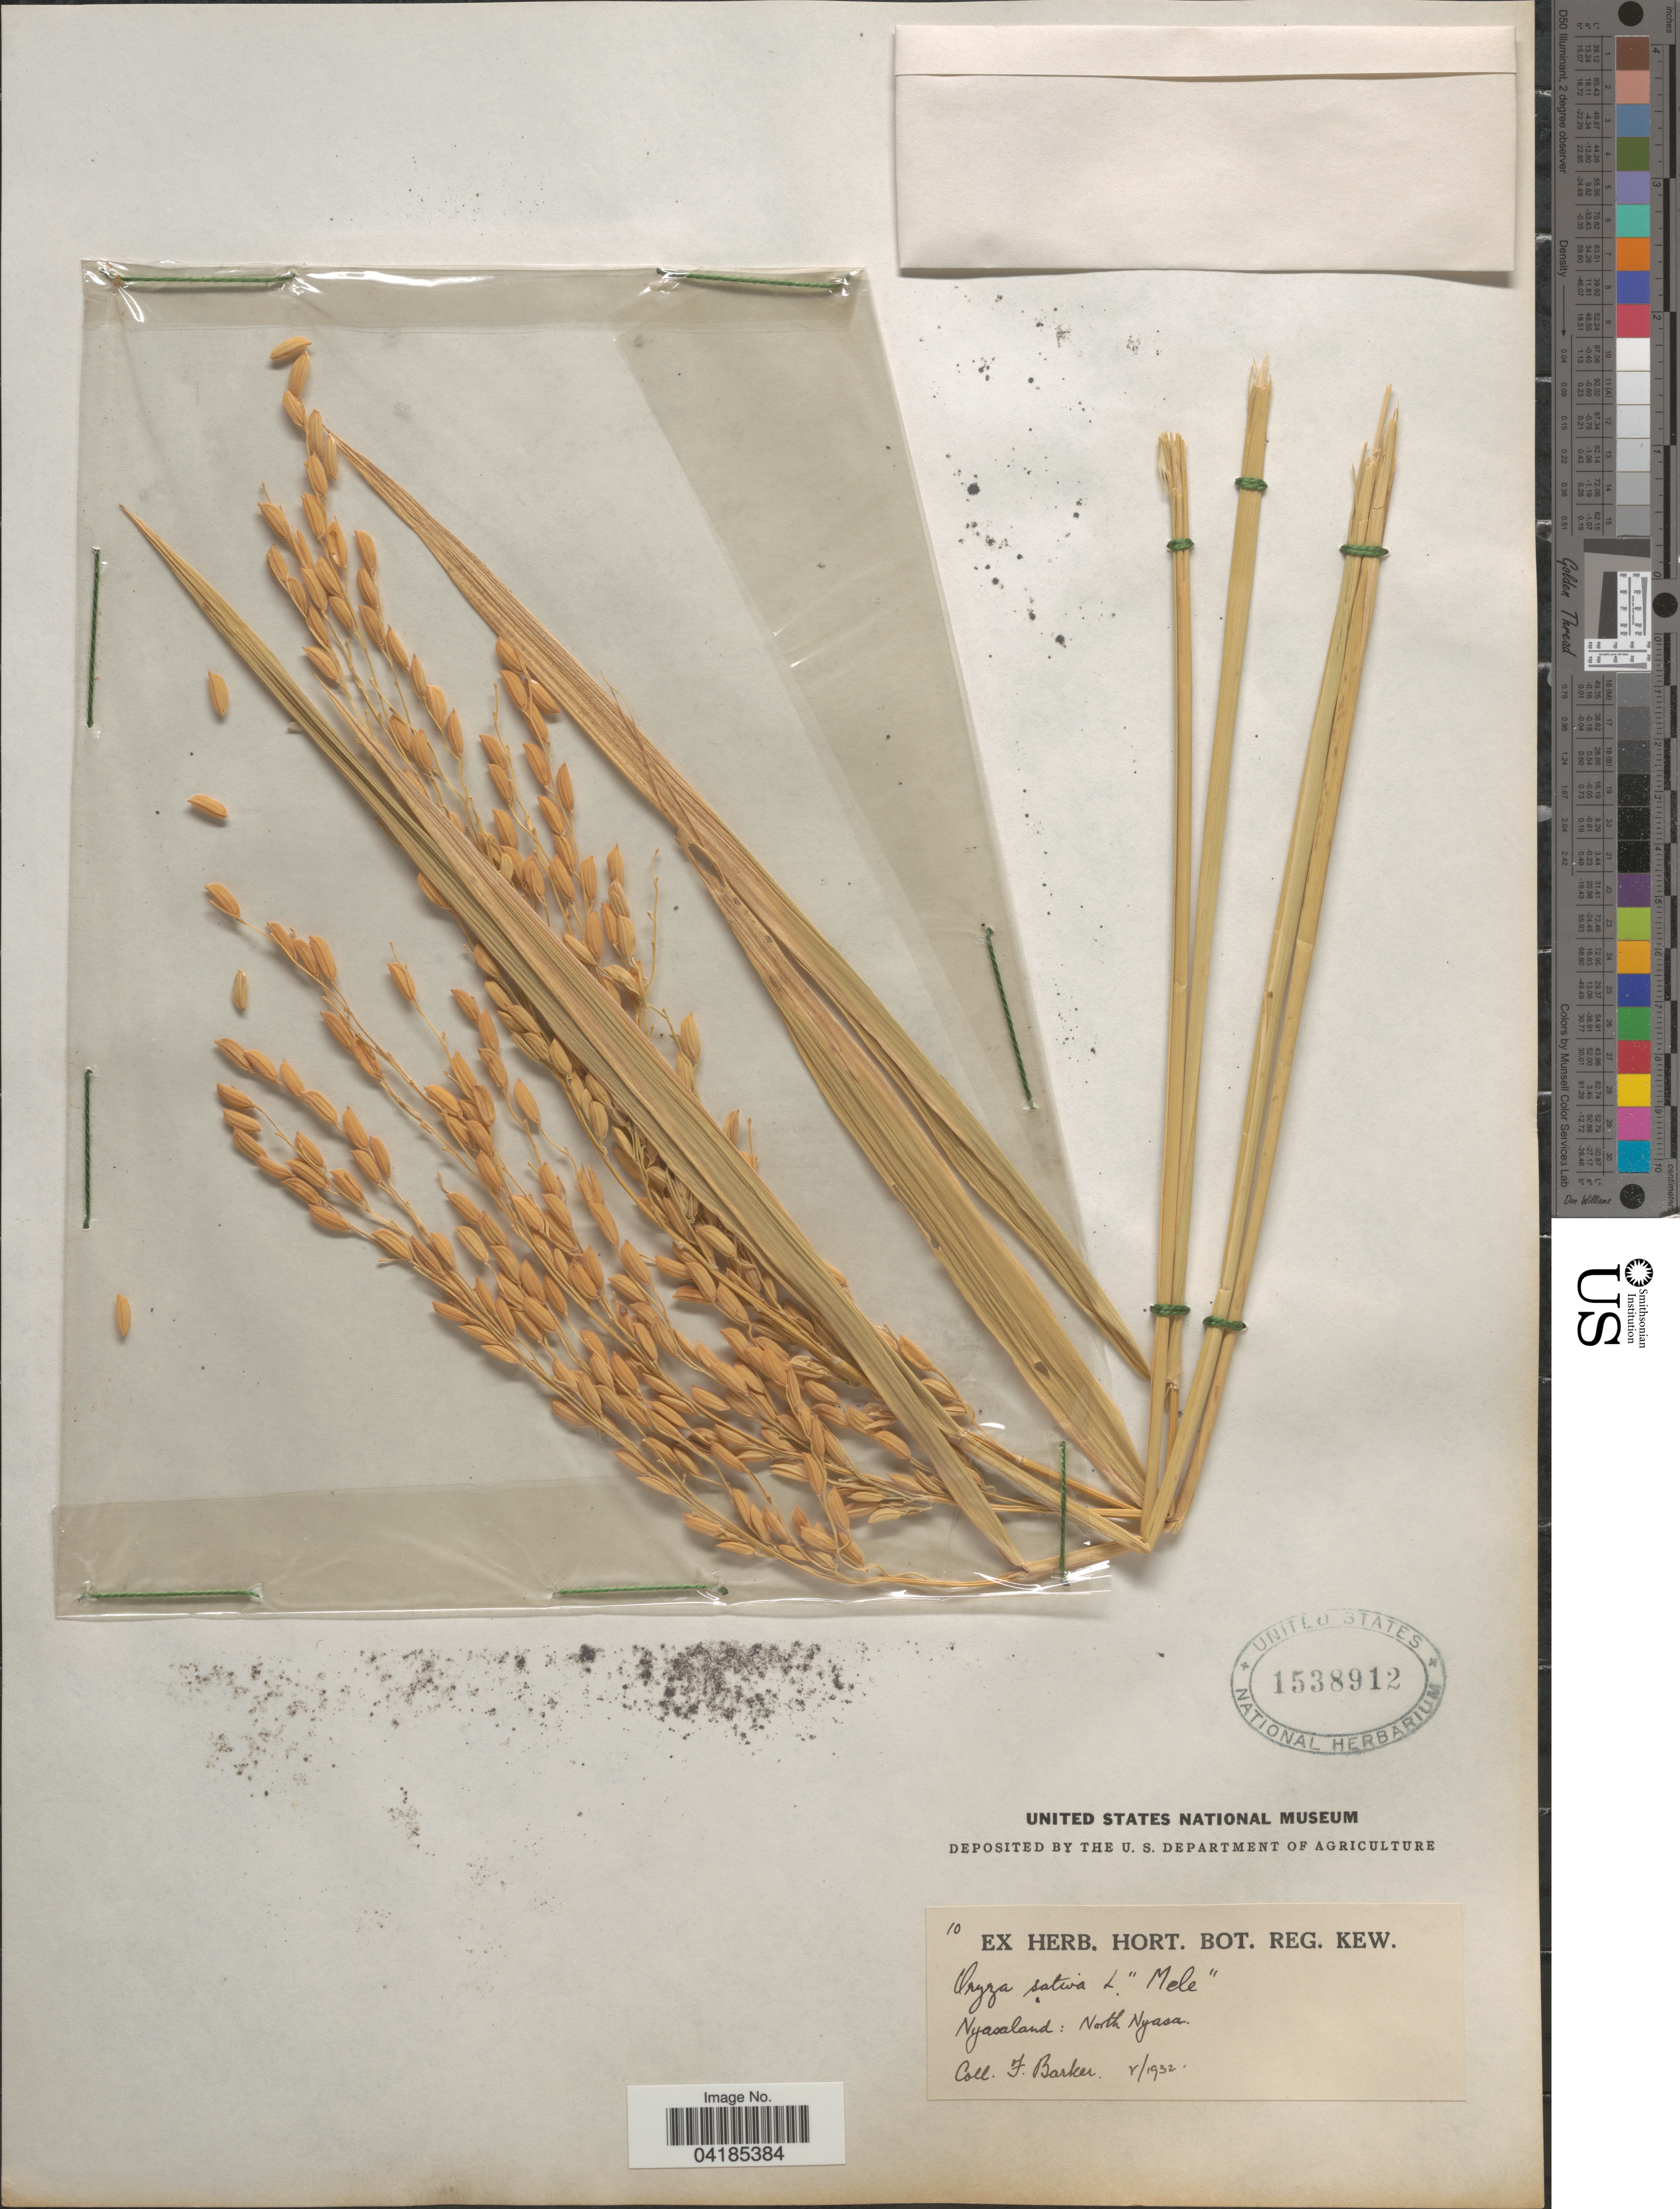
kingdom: Plantae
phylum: Tracheophyta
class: Liliopsida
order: Poales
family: Poaceae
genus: Oryza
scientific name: Oryza sativa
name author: L.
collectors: F. Barker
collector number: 10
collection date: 1932-05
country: Malawi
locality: Nyassaland: North Nyasa.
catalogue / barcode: US 1538912